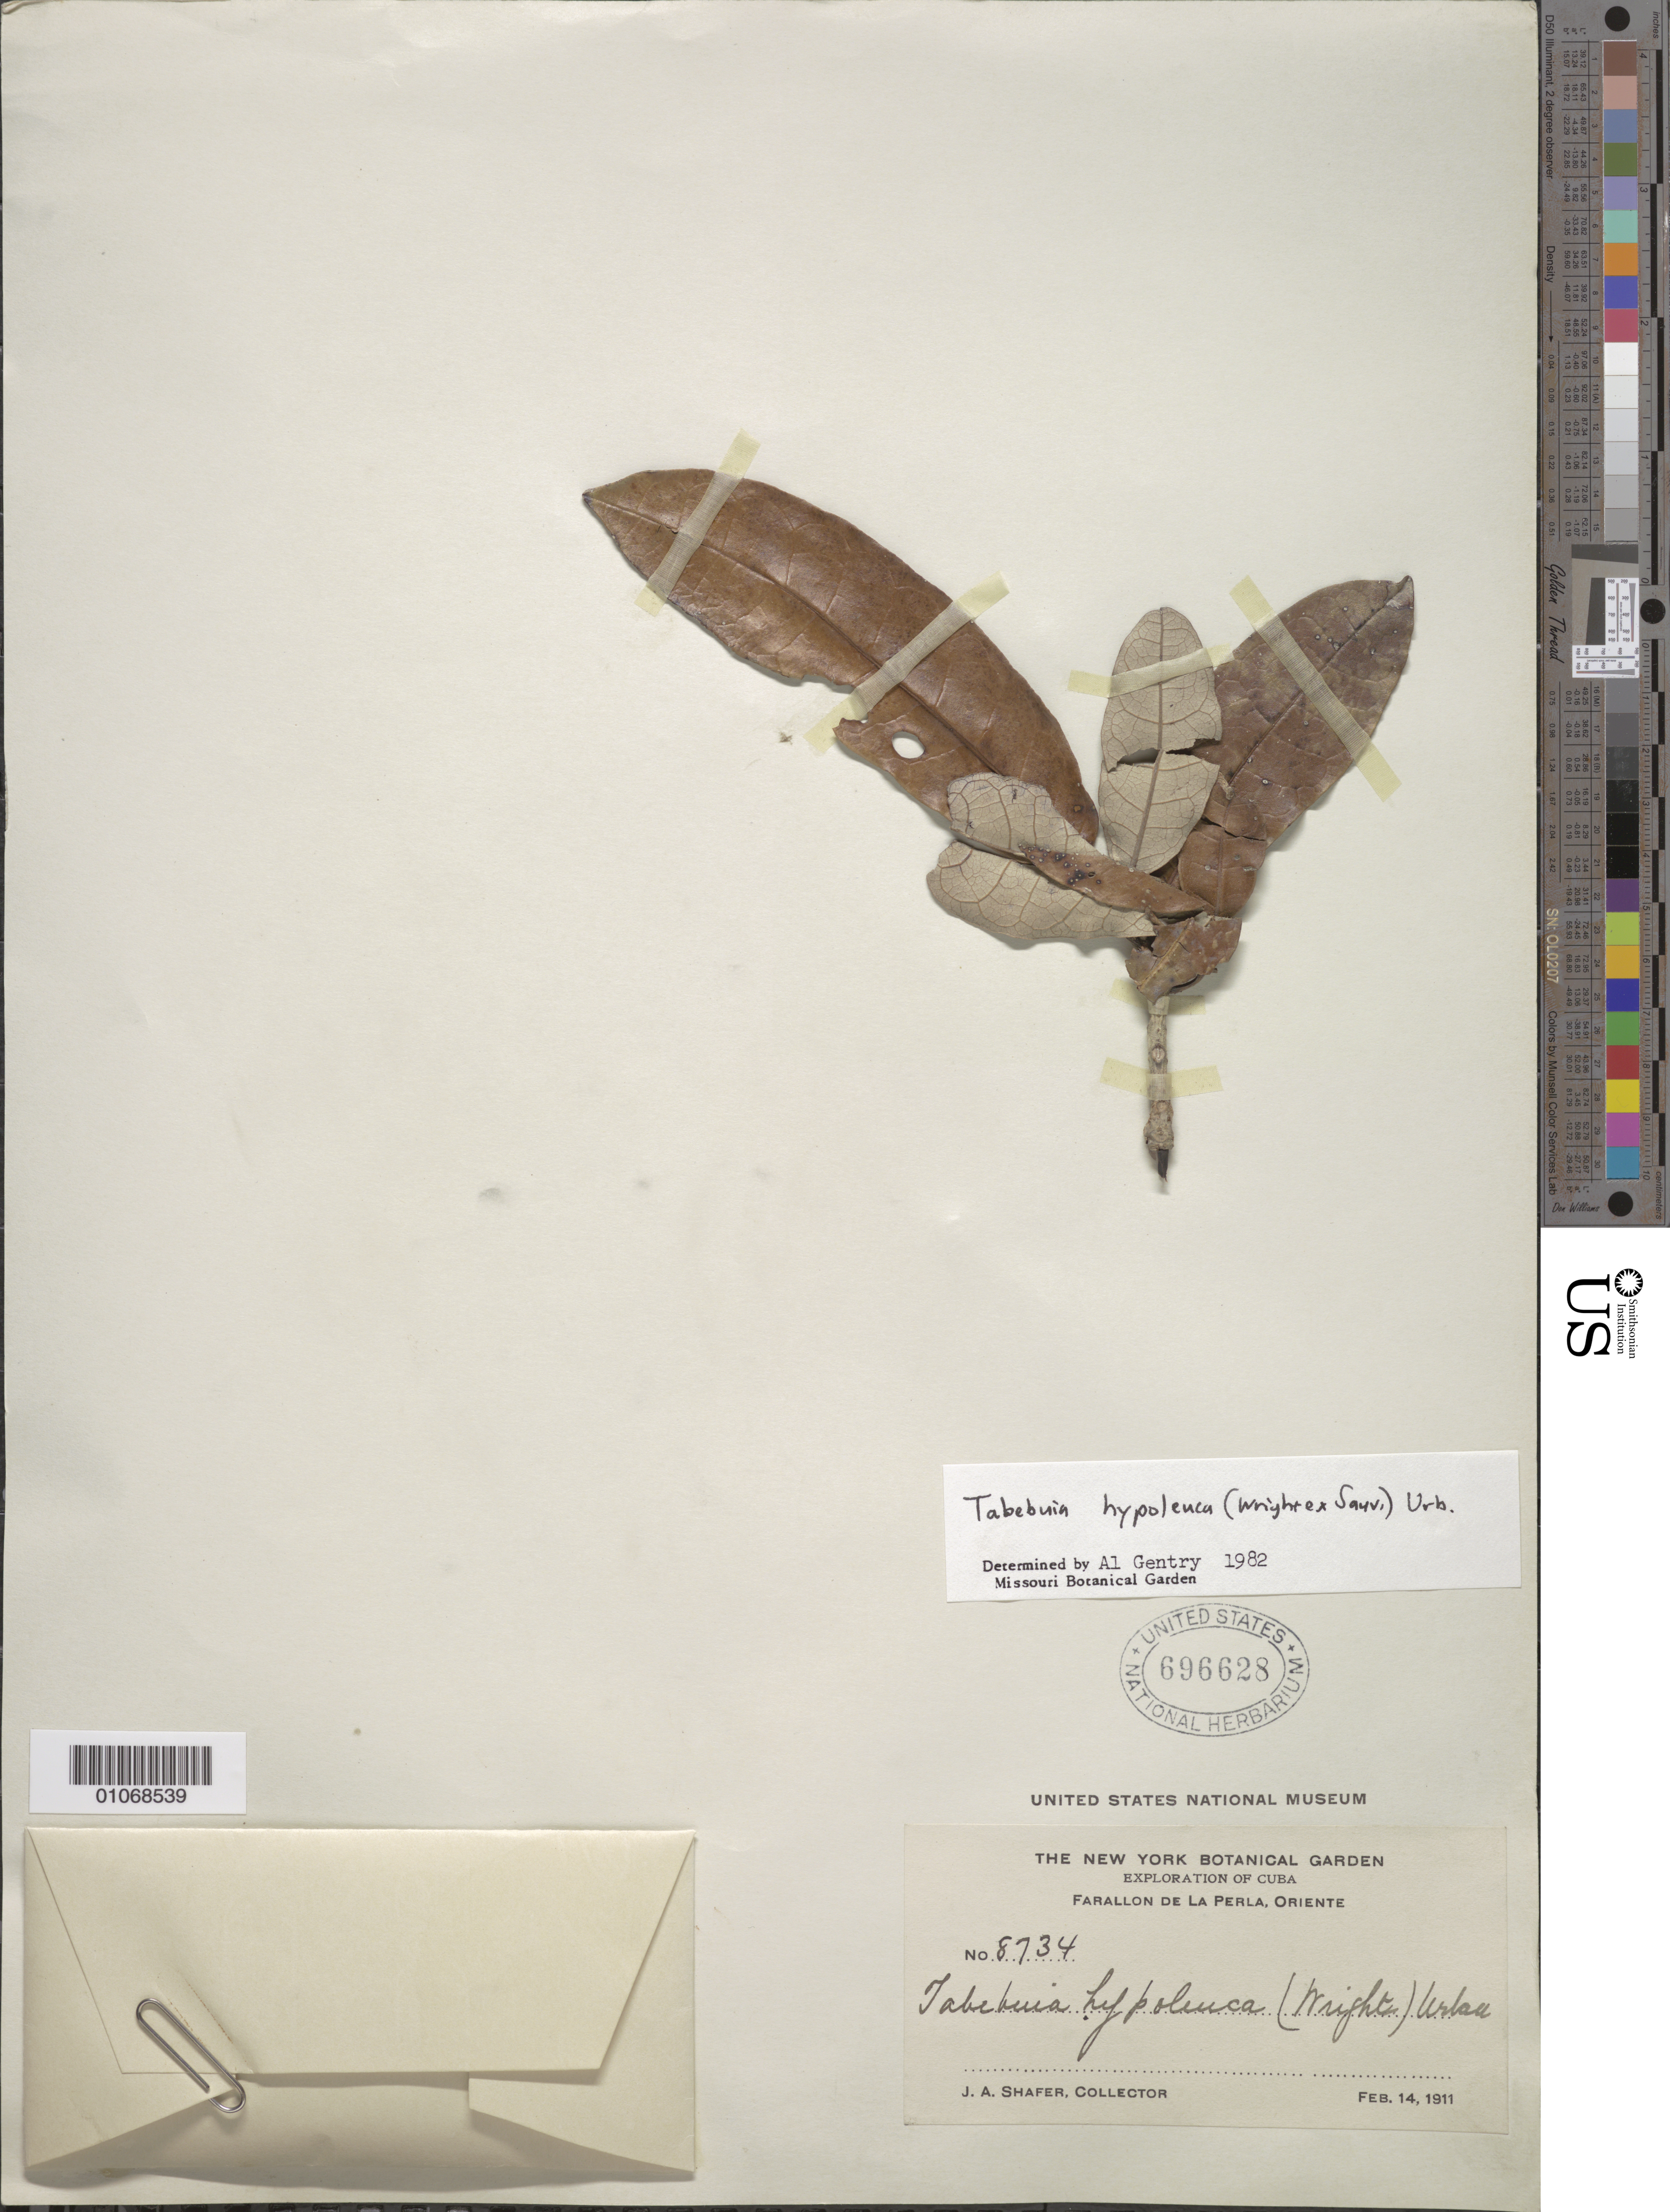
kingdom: Plantae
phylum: Tracheophyta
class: Magnoliopsida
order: Lamiales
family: Bignoniaceae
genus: Tabebuia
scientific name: Tabebuia hypoleuca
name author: (C. Wright) Urb.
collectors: J. A. Shafer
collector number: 8734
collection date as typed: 14 Feb 1911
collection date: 1911-02-14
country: Cuba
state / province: Oriente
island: Cuba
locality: Farallon de La Perla, Oriente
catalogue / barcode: US 696628